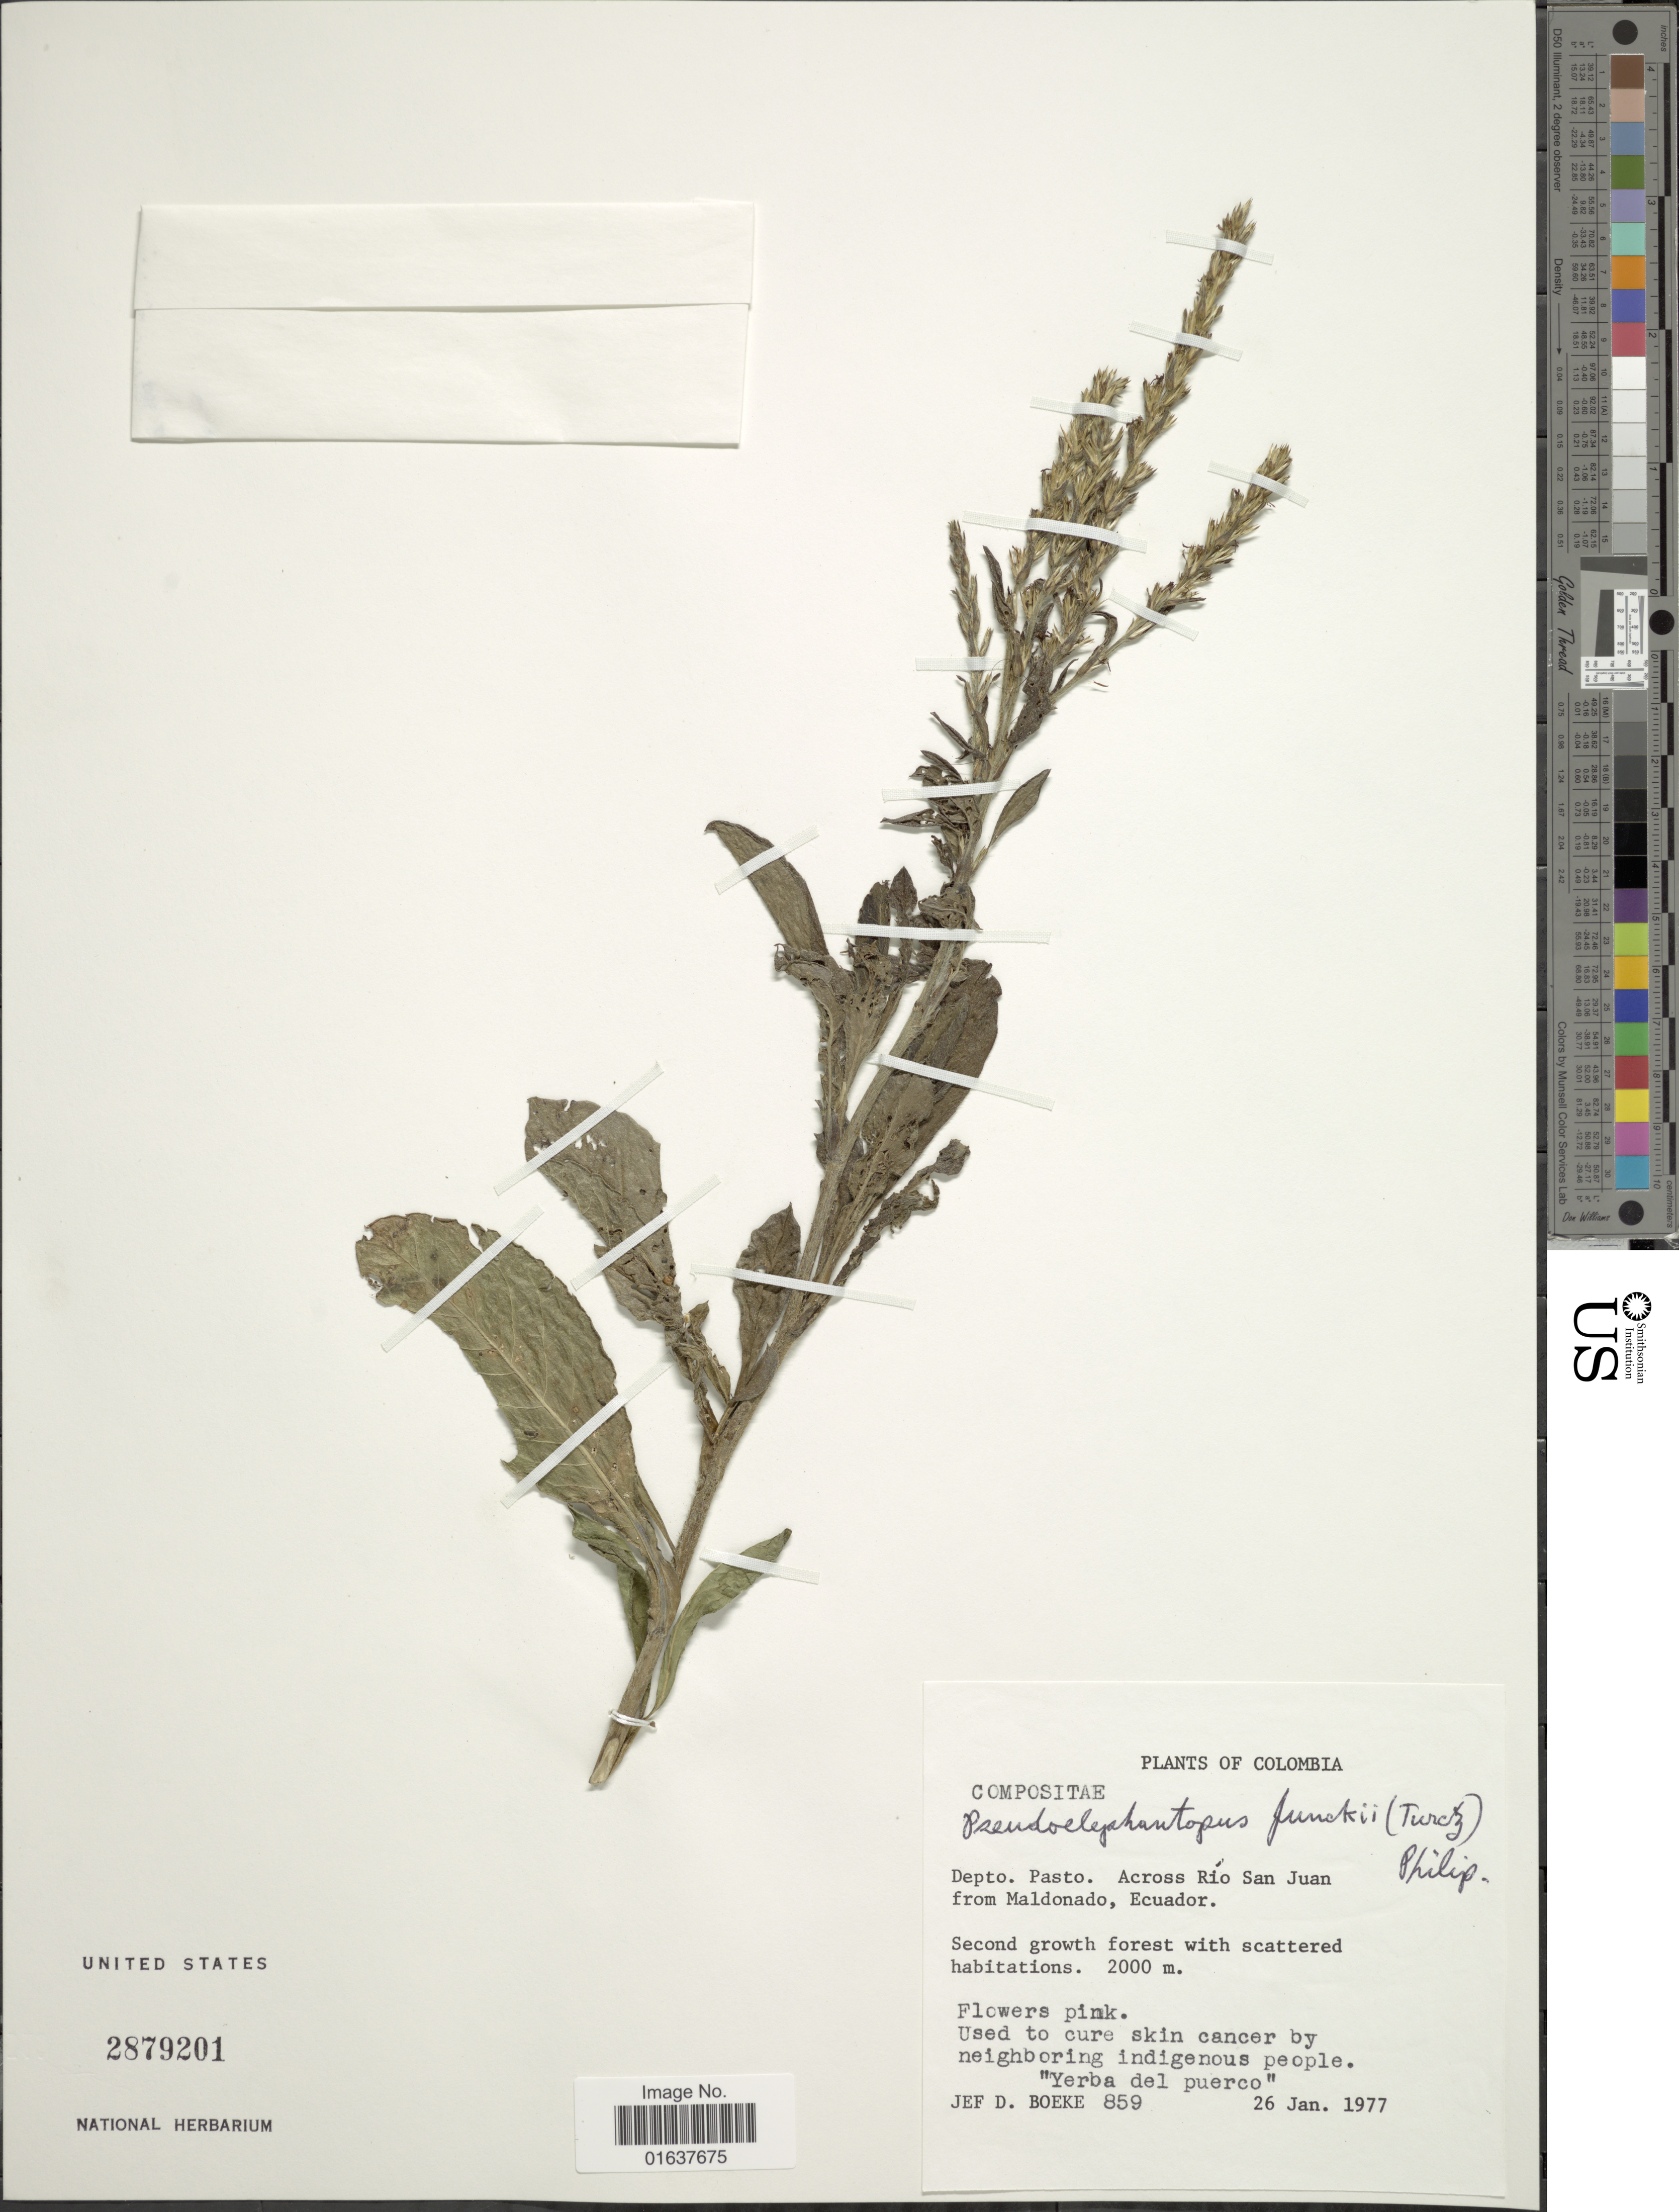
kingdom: Plantae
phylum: Tracheophyta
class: Magnoliopsida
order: Asterales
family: Asteraceae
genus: Pseudelephantopus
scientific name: Pseudelephantopus spiralis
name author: (Less.) Cronquist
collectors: J. D. Boeke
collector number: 859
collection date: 1977-01-26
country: Colombia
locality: Depto. Pasto. Across Rio San Juan from Maldandao, Ecuador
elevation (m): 2000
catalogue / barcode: US 2879201